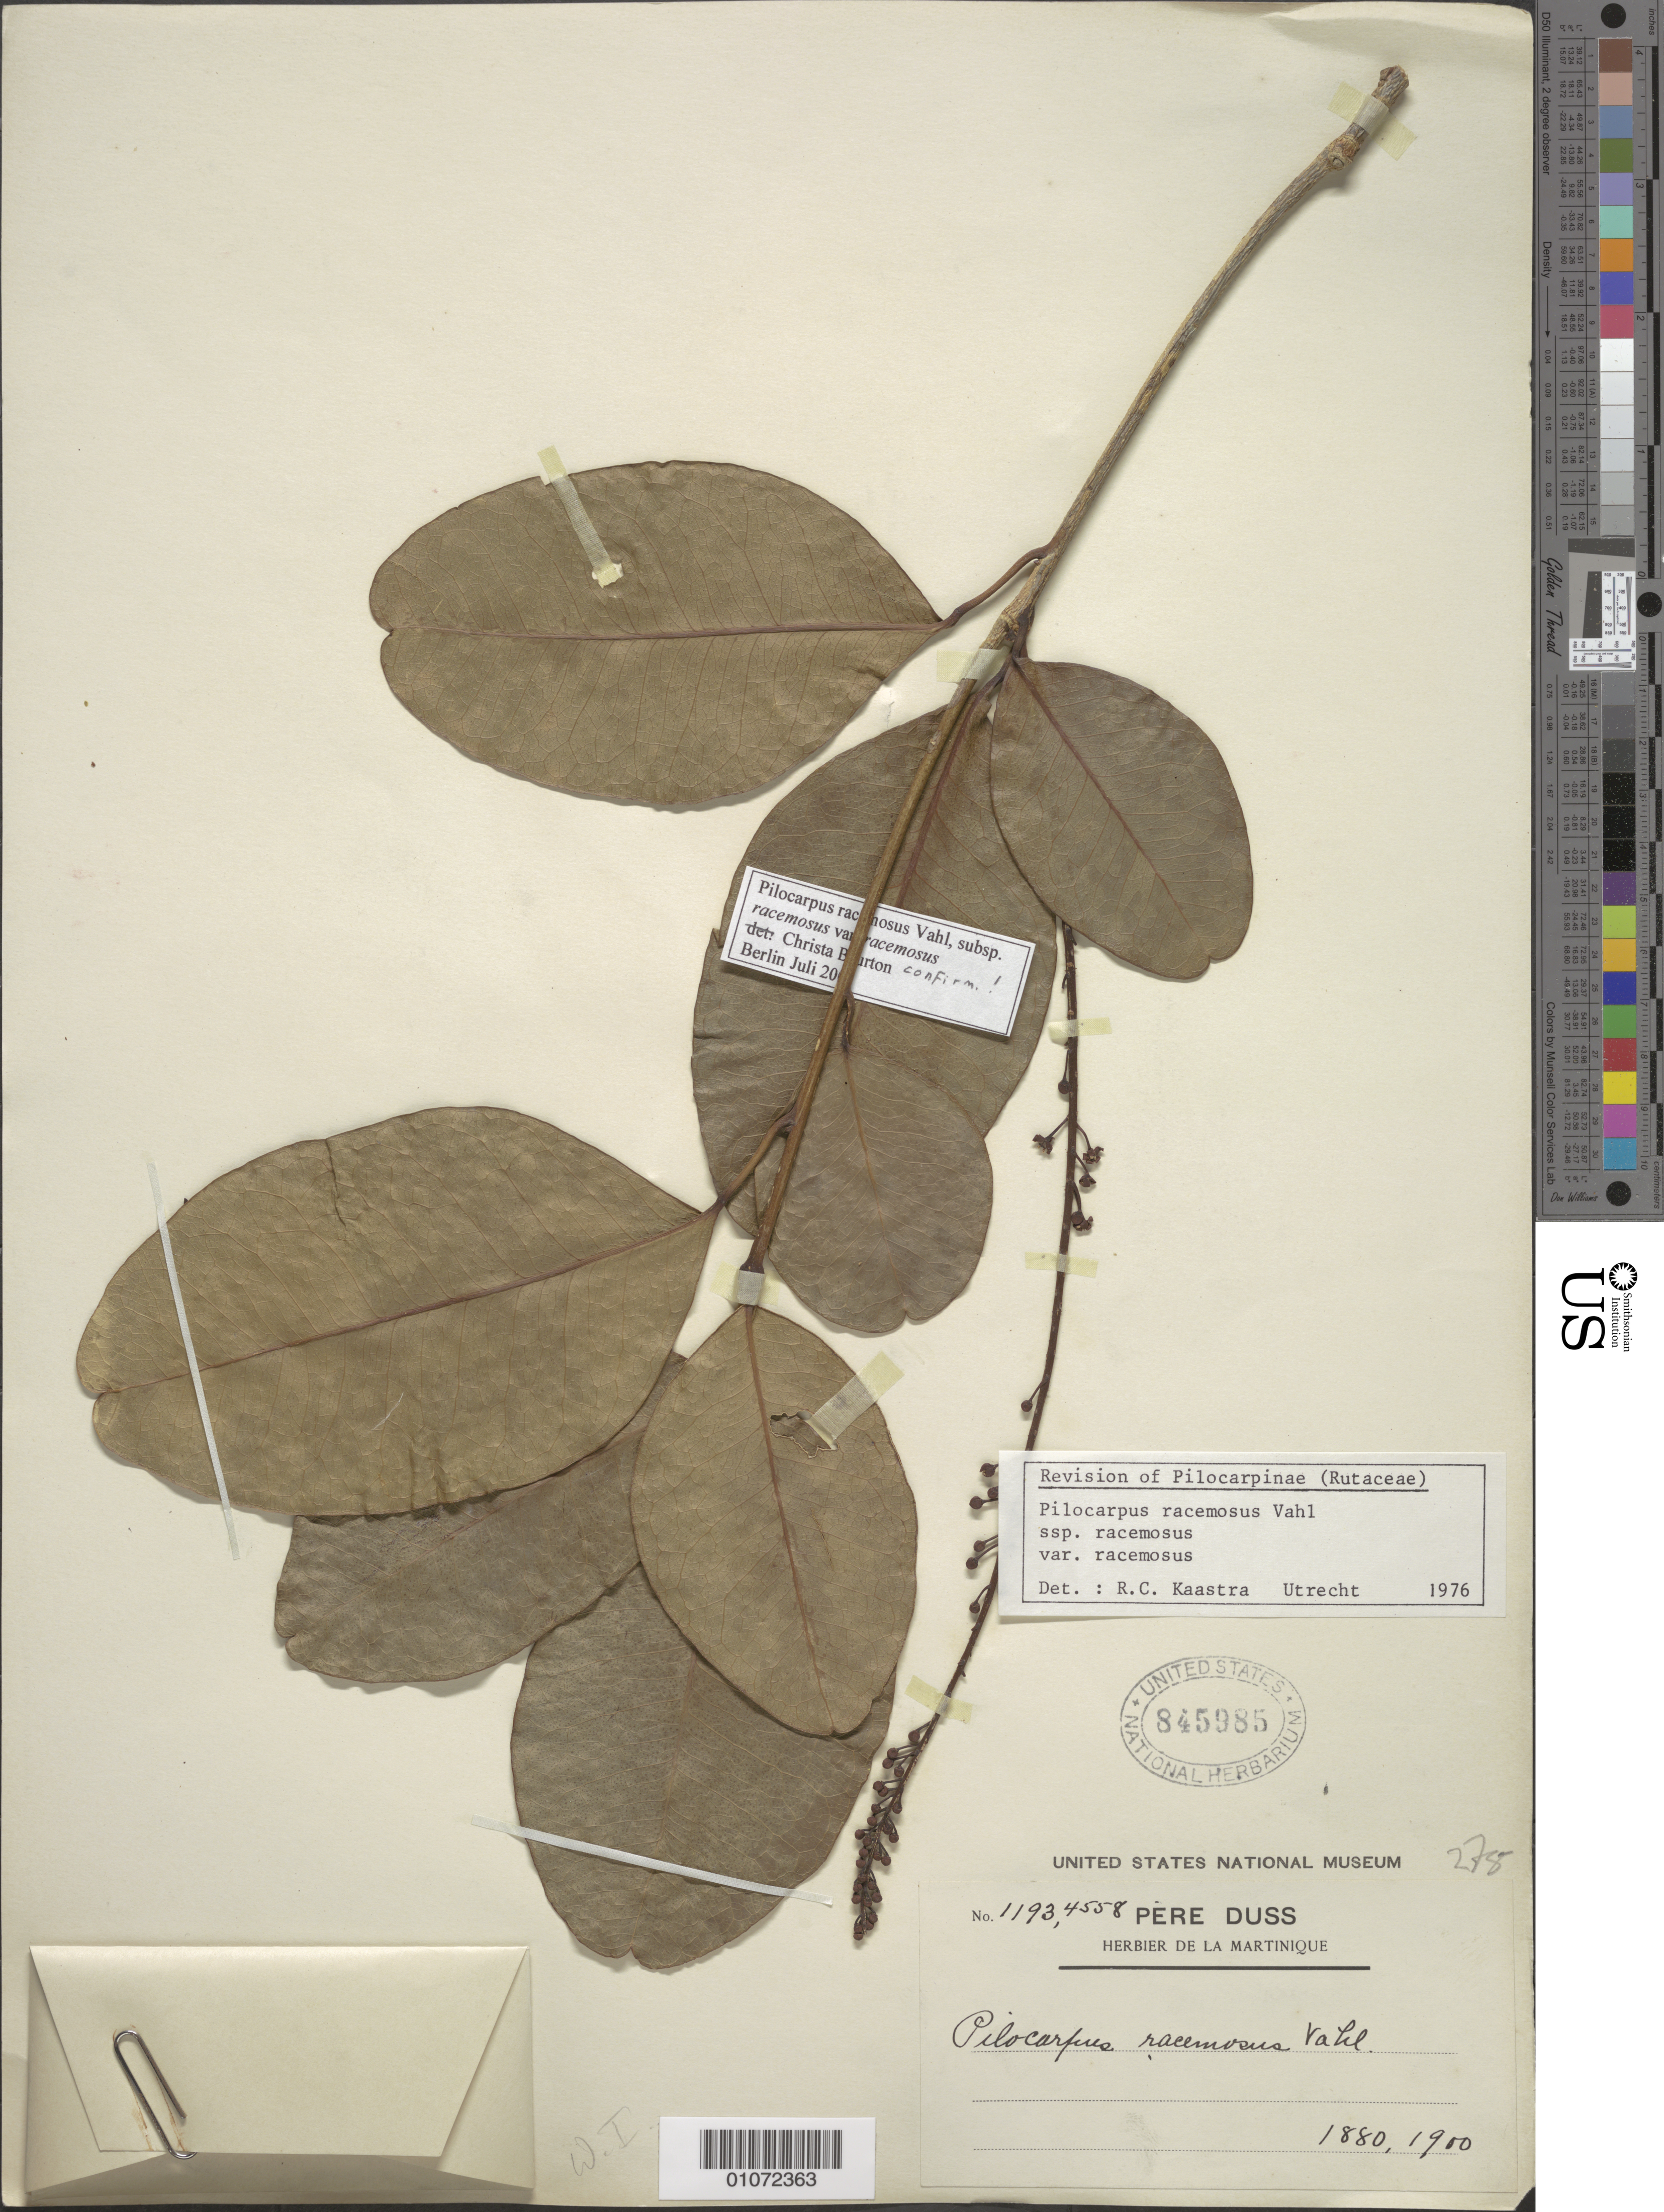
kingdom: Plantae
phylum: Tracheophyta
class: Magnoliopsida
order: Sapindales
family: Rutaceae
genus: Pilocarpus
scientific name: Pilocarpus racemosus subsp. racemosus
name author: Vahl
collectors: Père Duss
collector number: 1193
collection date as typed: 1880 and -- --- 1900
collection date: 1880,1900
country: Martinique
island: Martinique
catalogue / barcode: US 845985